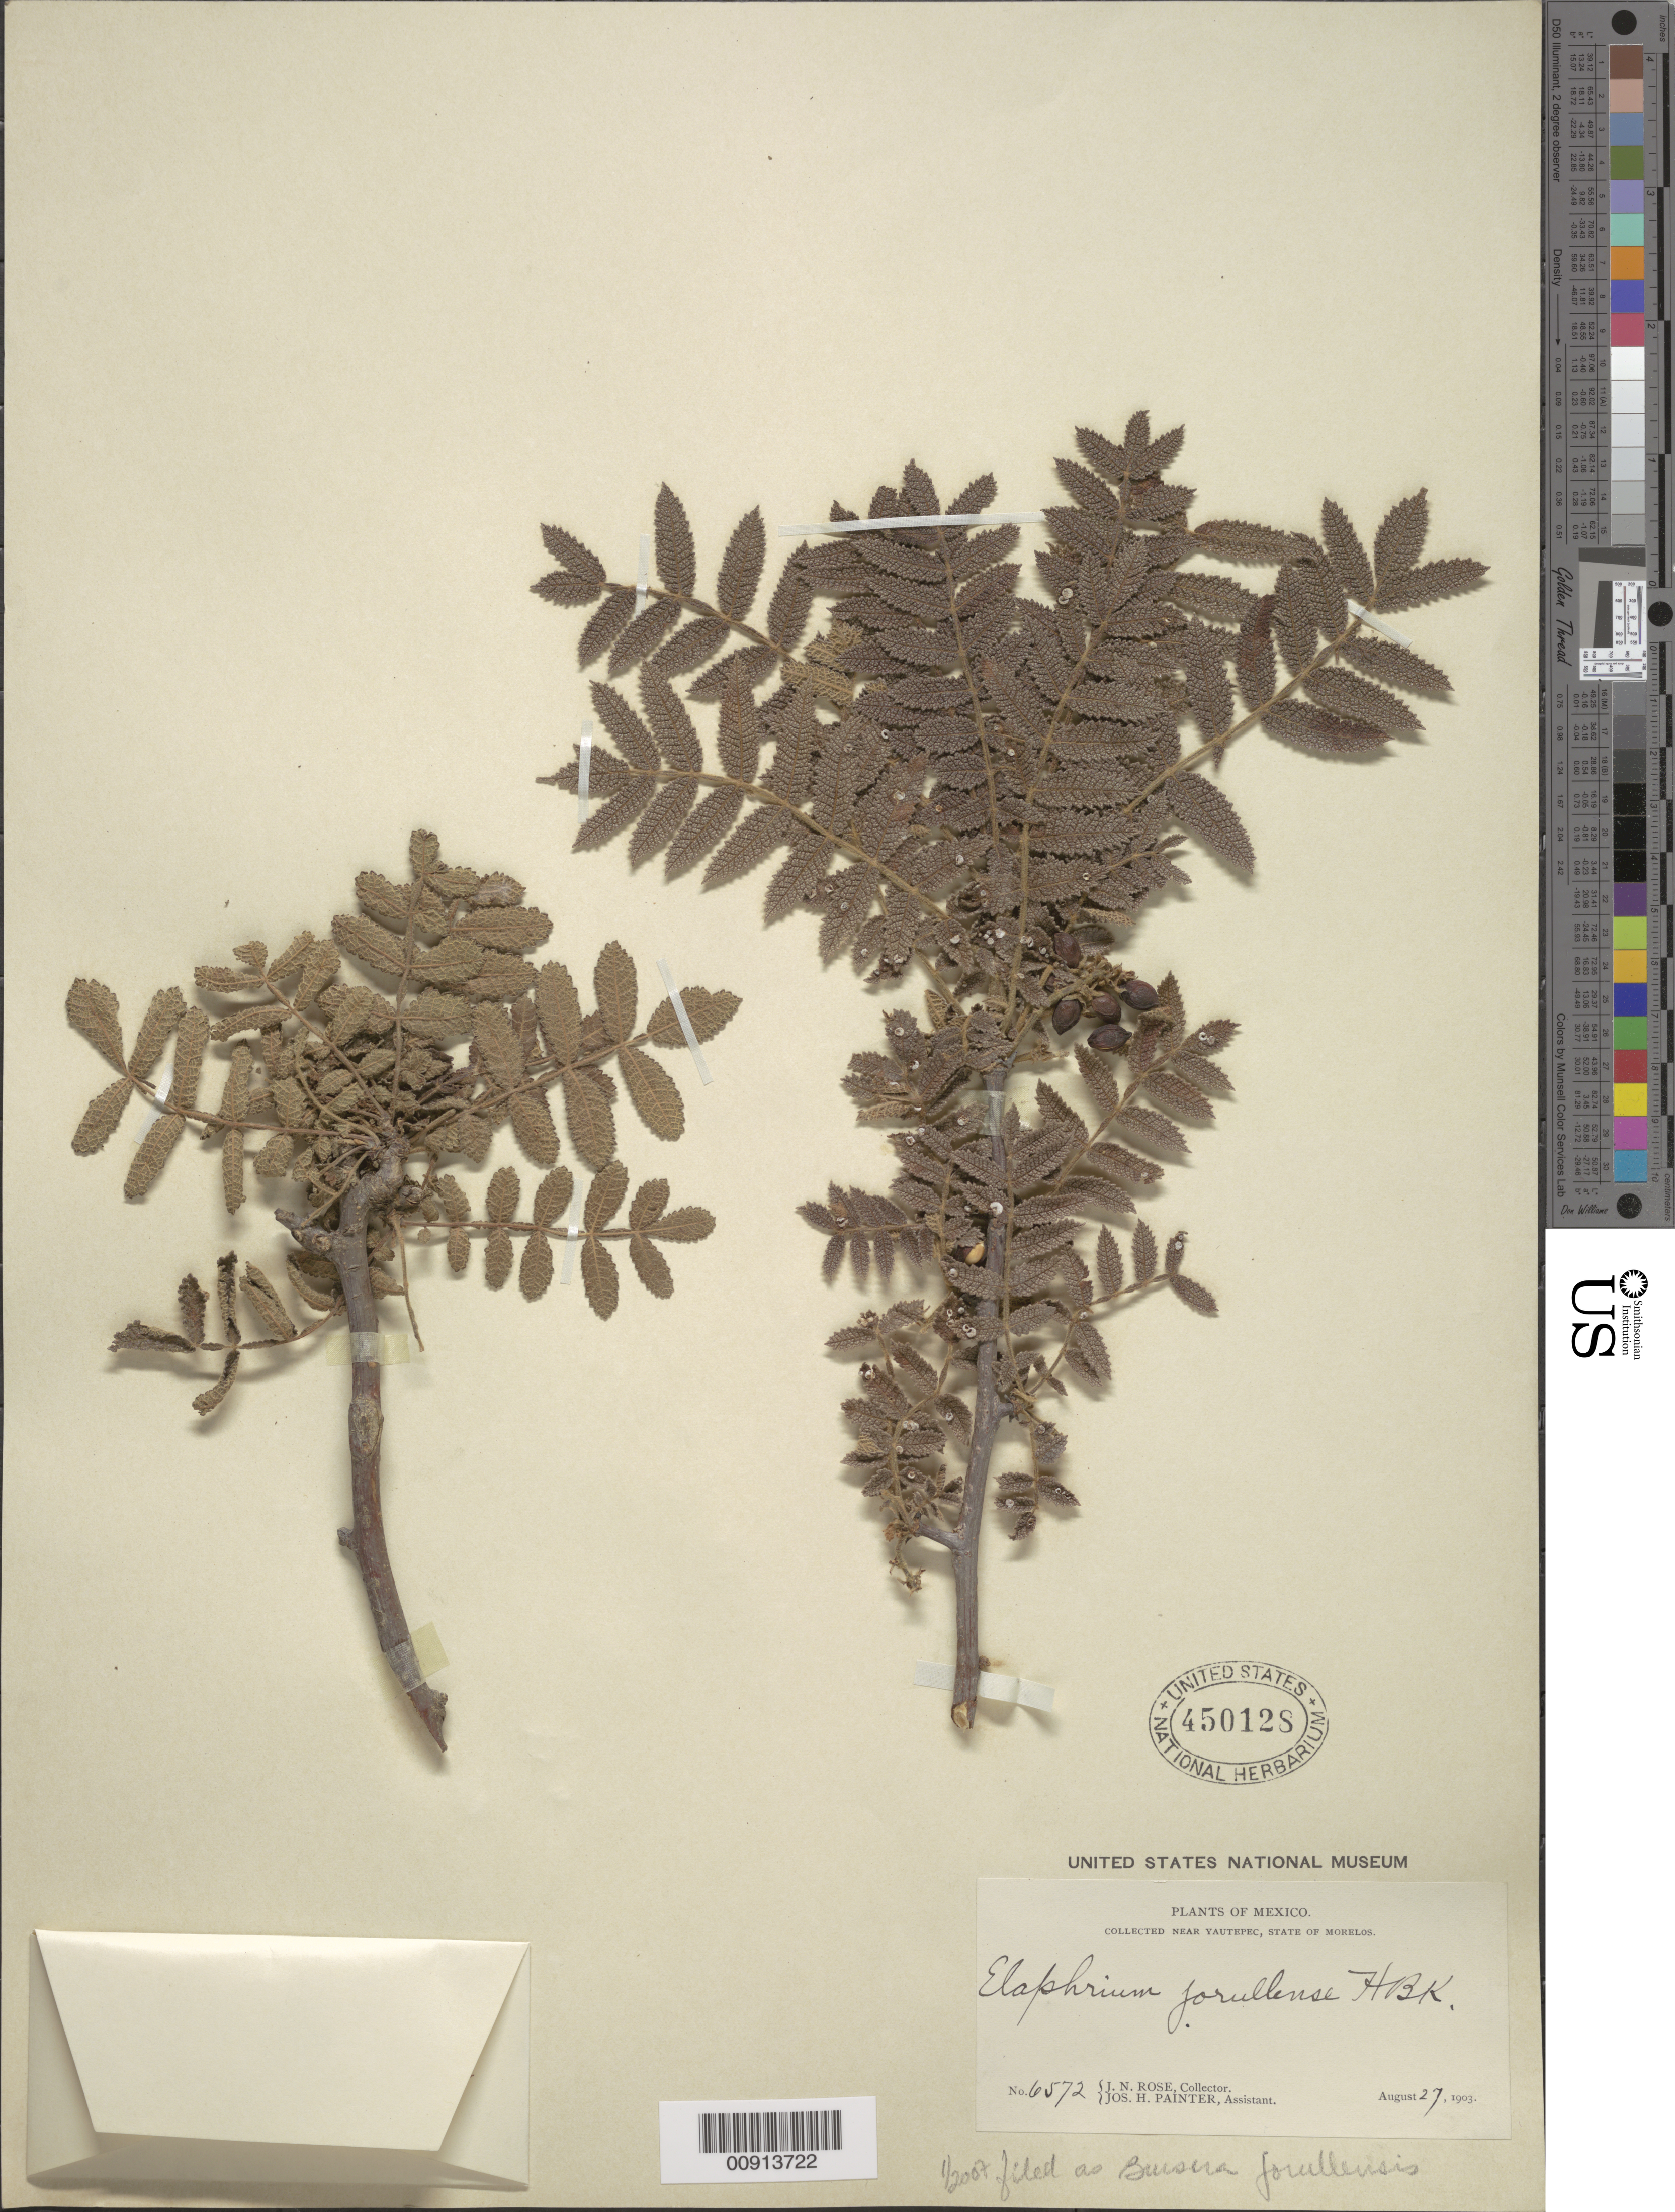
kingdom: Plantae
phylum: Tracheophyta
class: Magnoliopsida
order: Sapindales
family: Burseraceae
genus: Bursera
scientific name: Bursera jorullensis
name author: (Kunth) Engl.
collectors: J. N. Rose & J. H. Painter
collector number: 6572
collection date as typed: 27 Aug 1903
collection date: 1903-08-27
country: Mexico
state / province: Morelos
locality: Near Yautepec, State of Morelos.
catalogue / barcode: US 450128